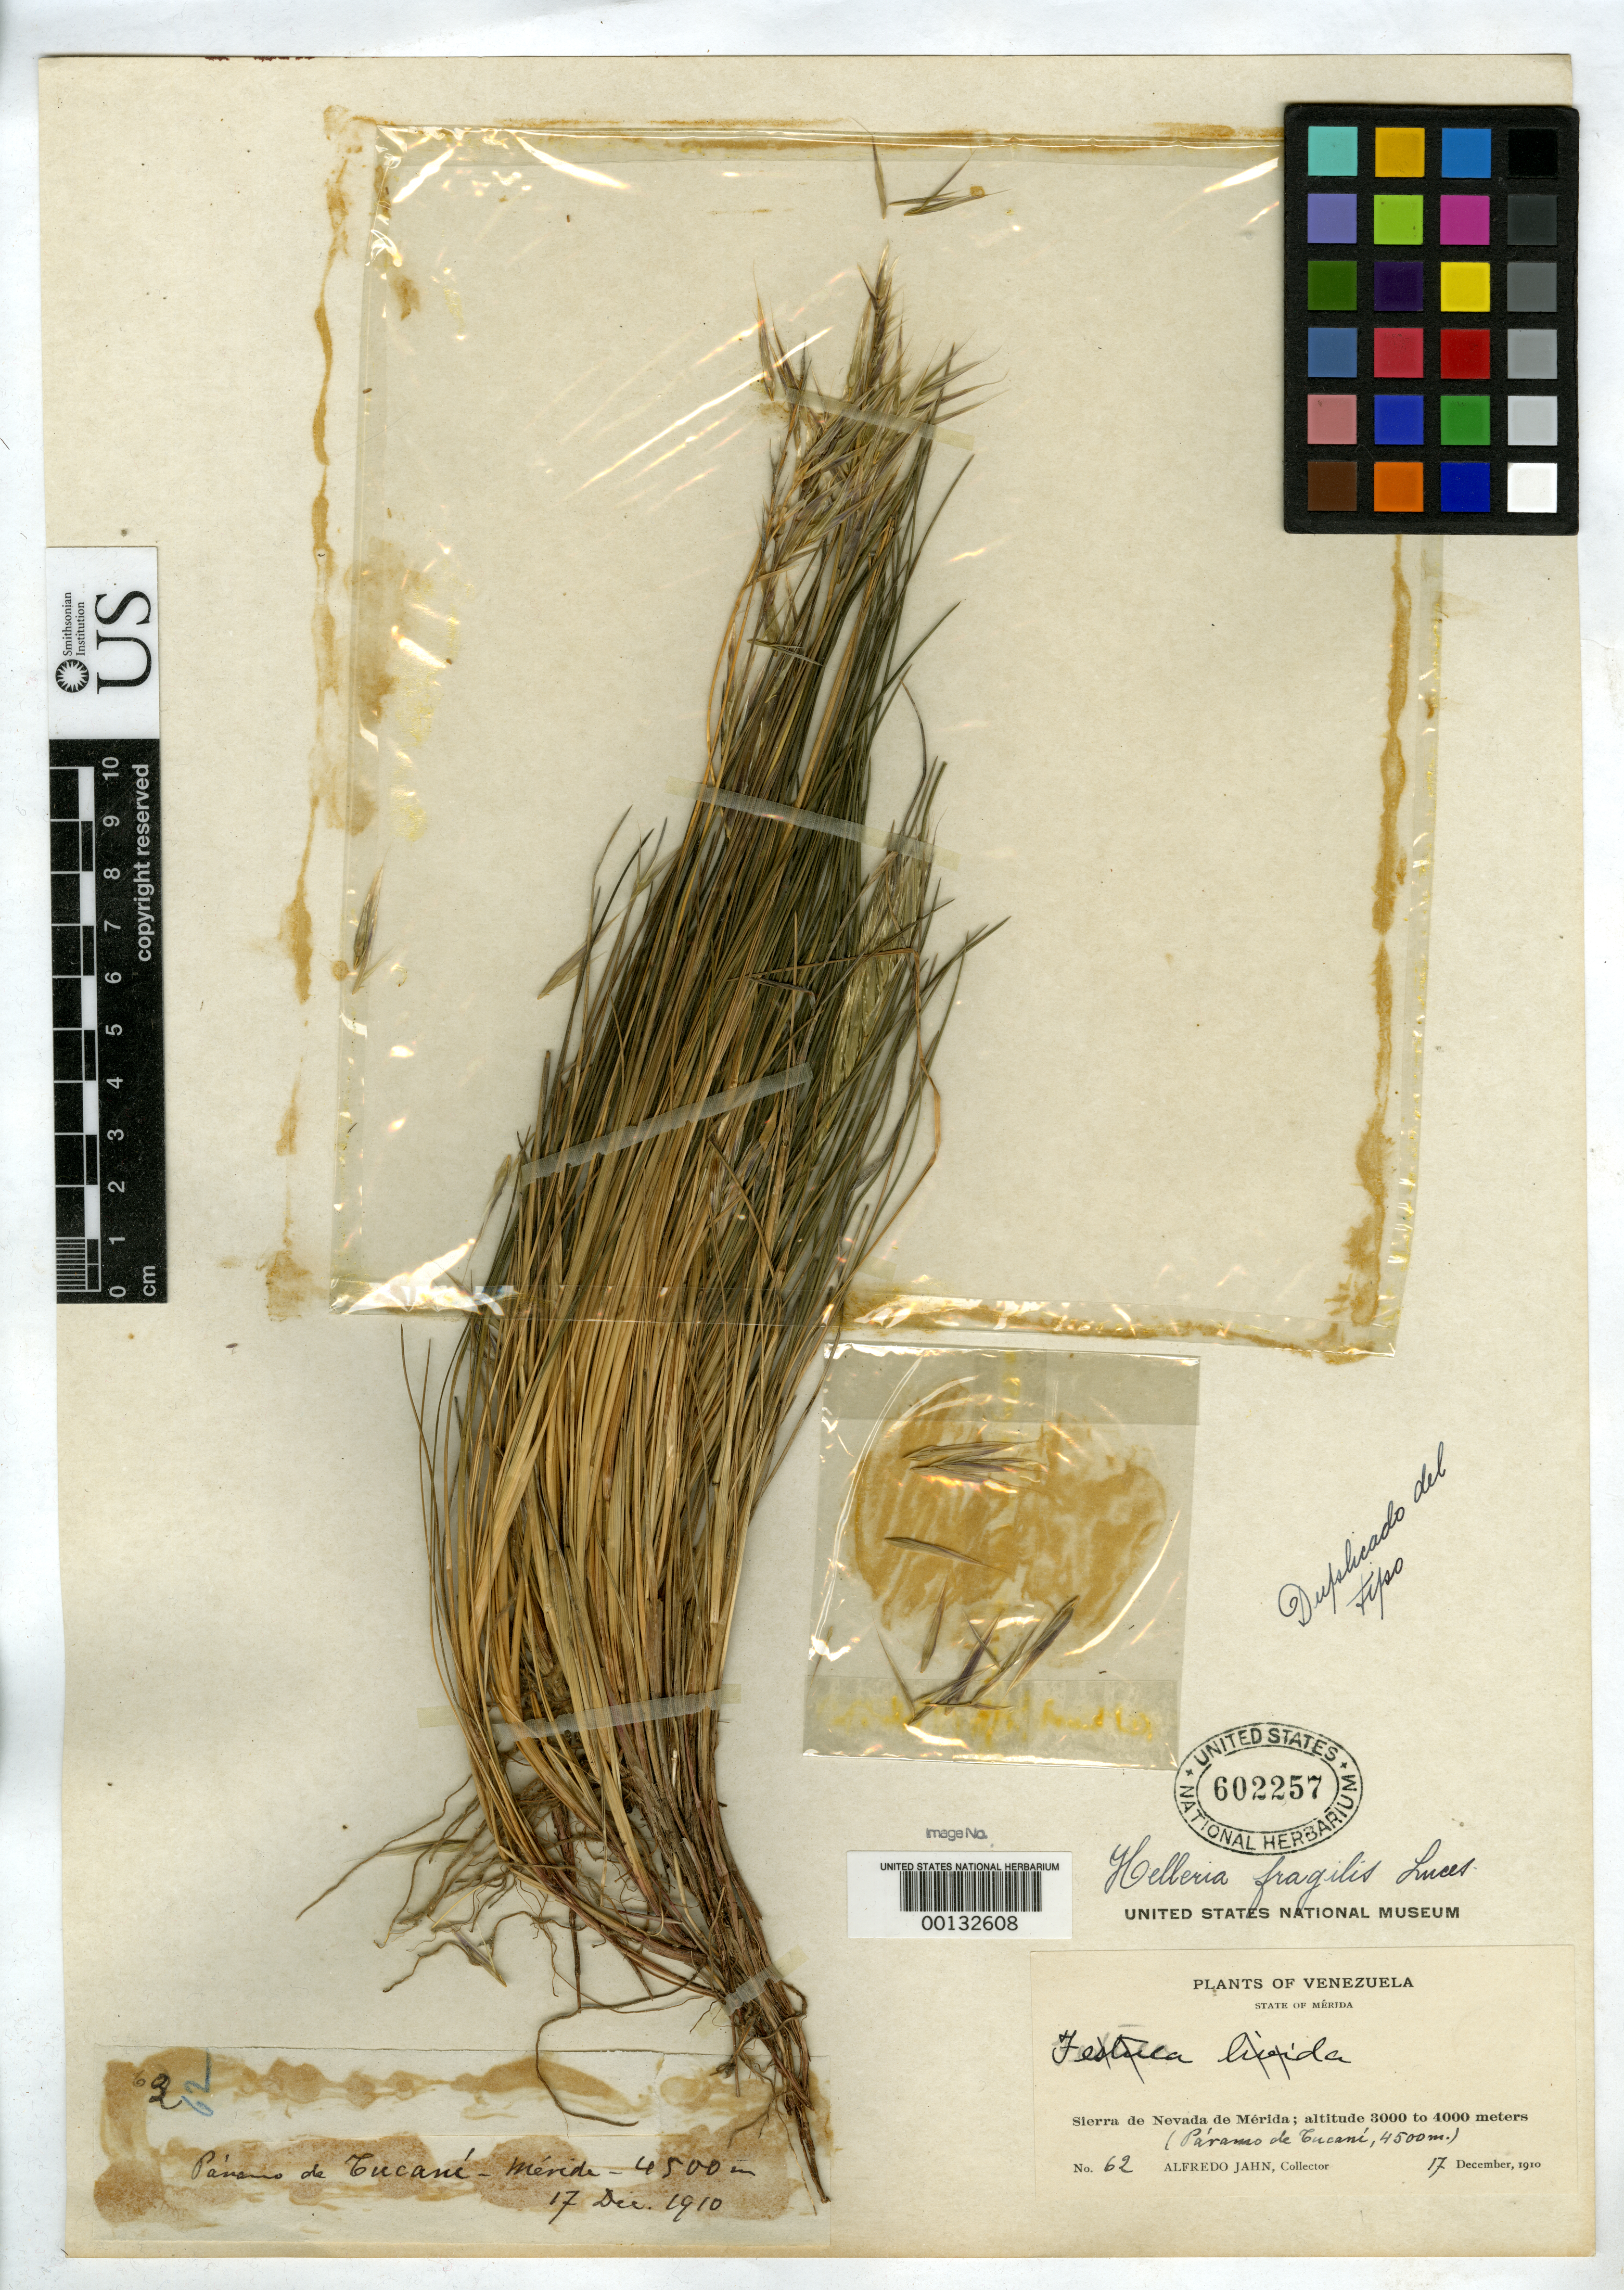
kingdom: Plantae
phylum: Tracheophyta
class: Liliopsida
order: Poales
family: Poaceae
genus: Helleria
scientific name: Helleria fragilis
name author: Luces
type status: Isotype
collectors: A. Jahn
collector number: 62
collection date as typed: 17 Dec 1910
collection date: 1910-12-17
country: Venezuela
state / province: Mérida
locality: Perado de Tucani Sierra Nevada de Merida.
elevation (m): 4500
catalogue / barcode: US 602257